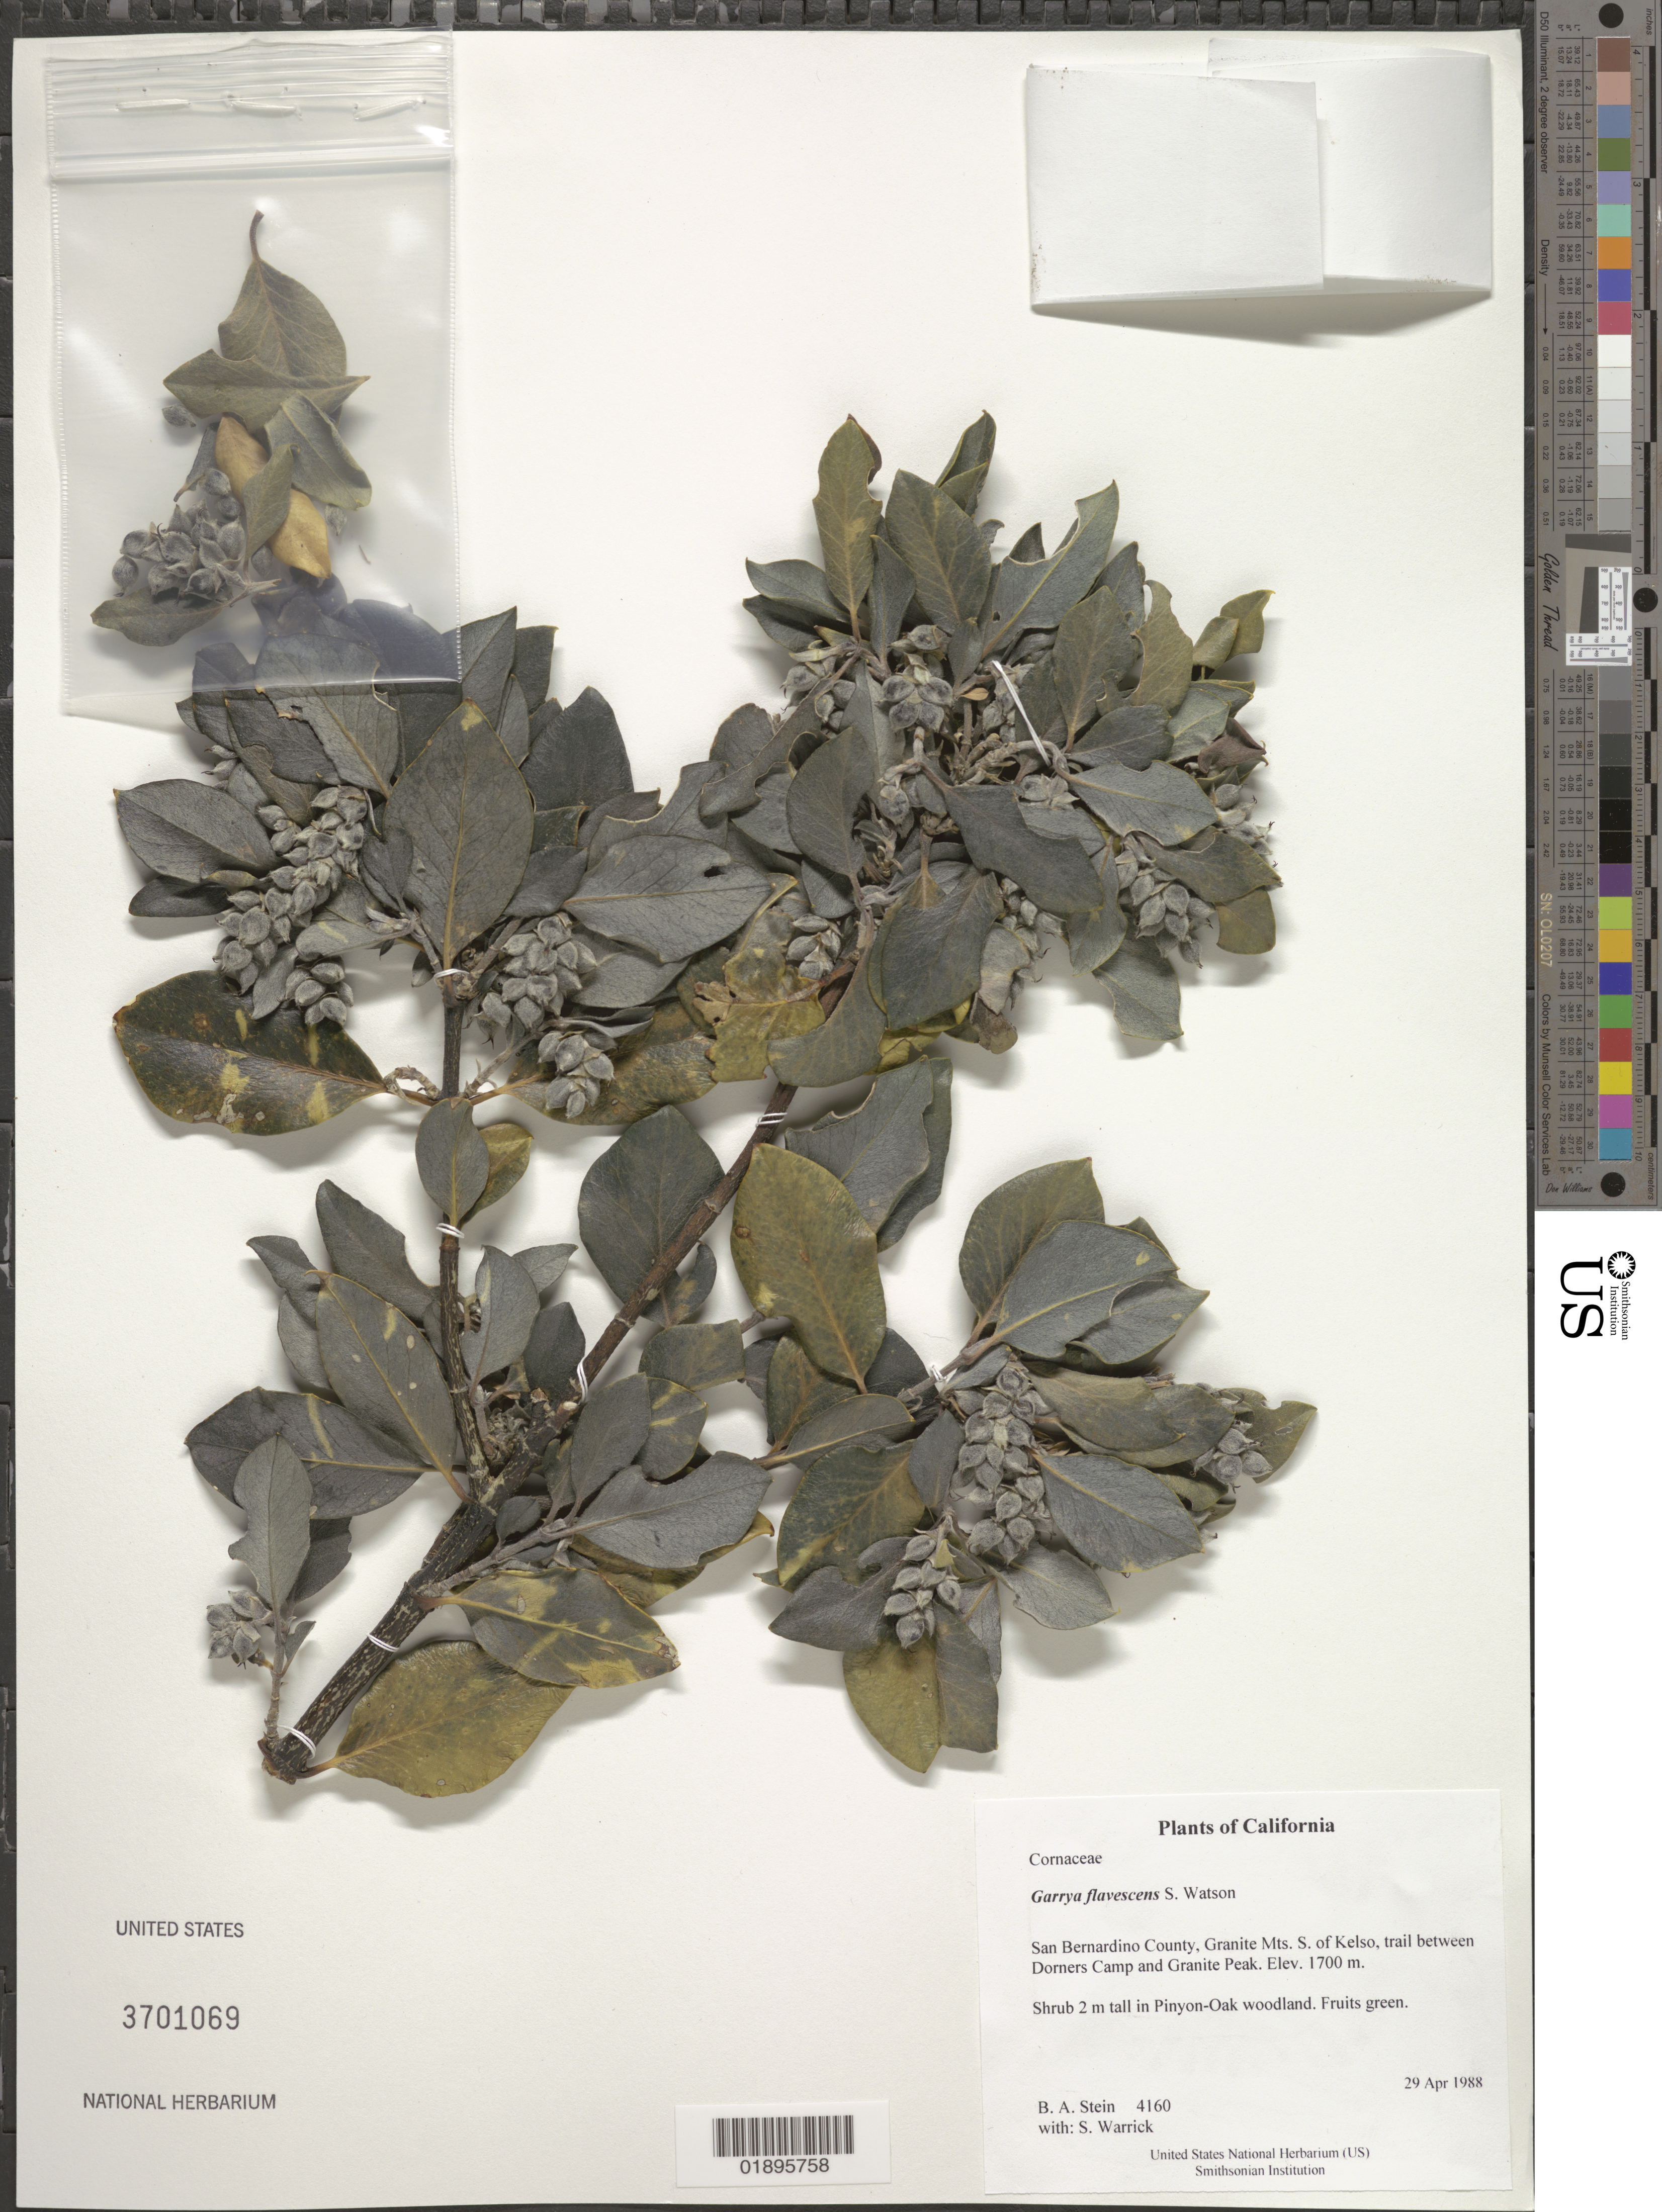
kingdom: Plantae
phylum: Tracheophyta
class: Magnoliopsida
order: Garryales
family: Garryaceae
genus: Garrya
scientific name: Garrya flavescens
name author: S. Watson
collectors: B. A. Stein & S. Warrick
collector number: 4160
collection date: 1988-04-29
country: United States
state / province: California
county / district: San Bernardino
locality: Granity Mts. S. of Kelso, trail between Dorners Camp and Granite Peak.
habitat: Woodland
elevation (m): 1700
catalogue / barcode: US 3701069